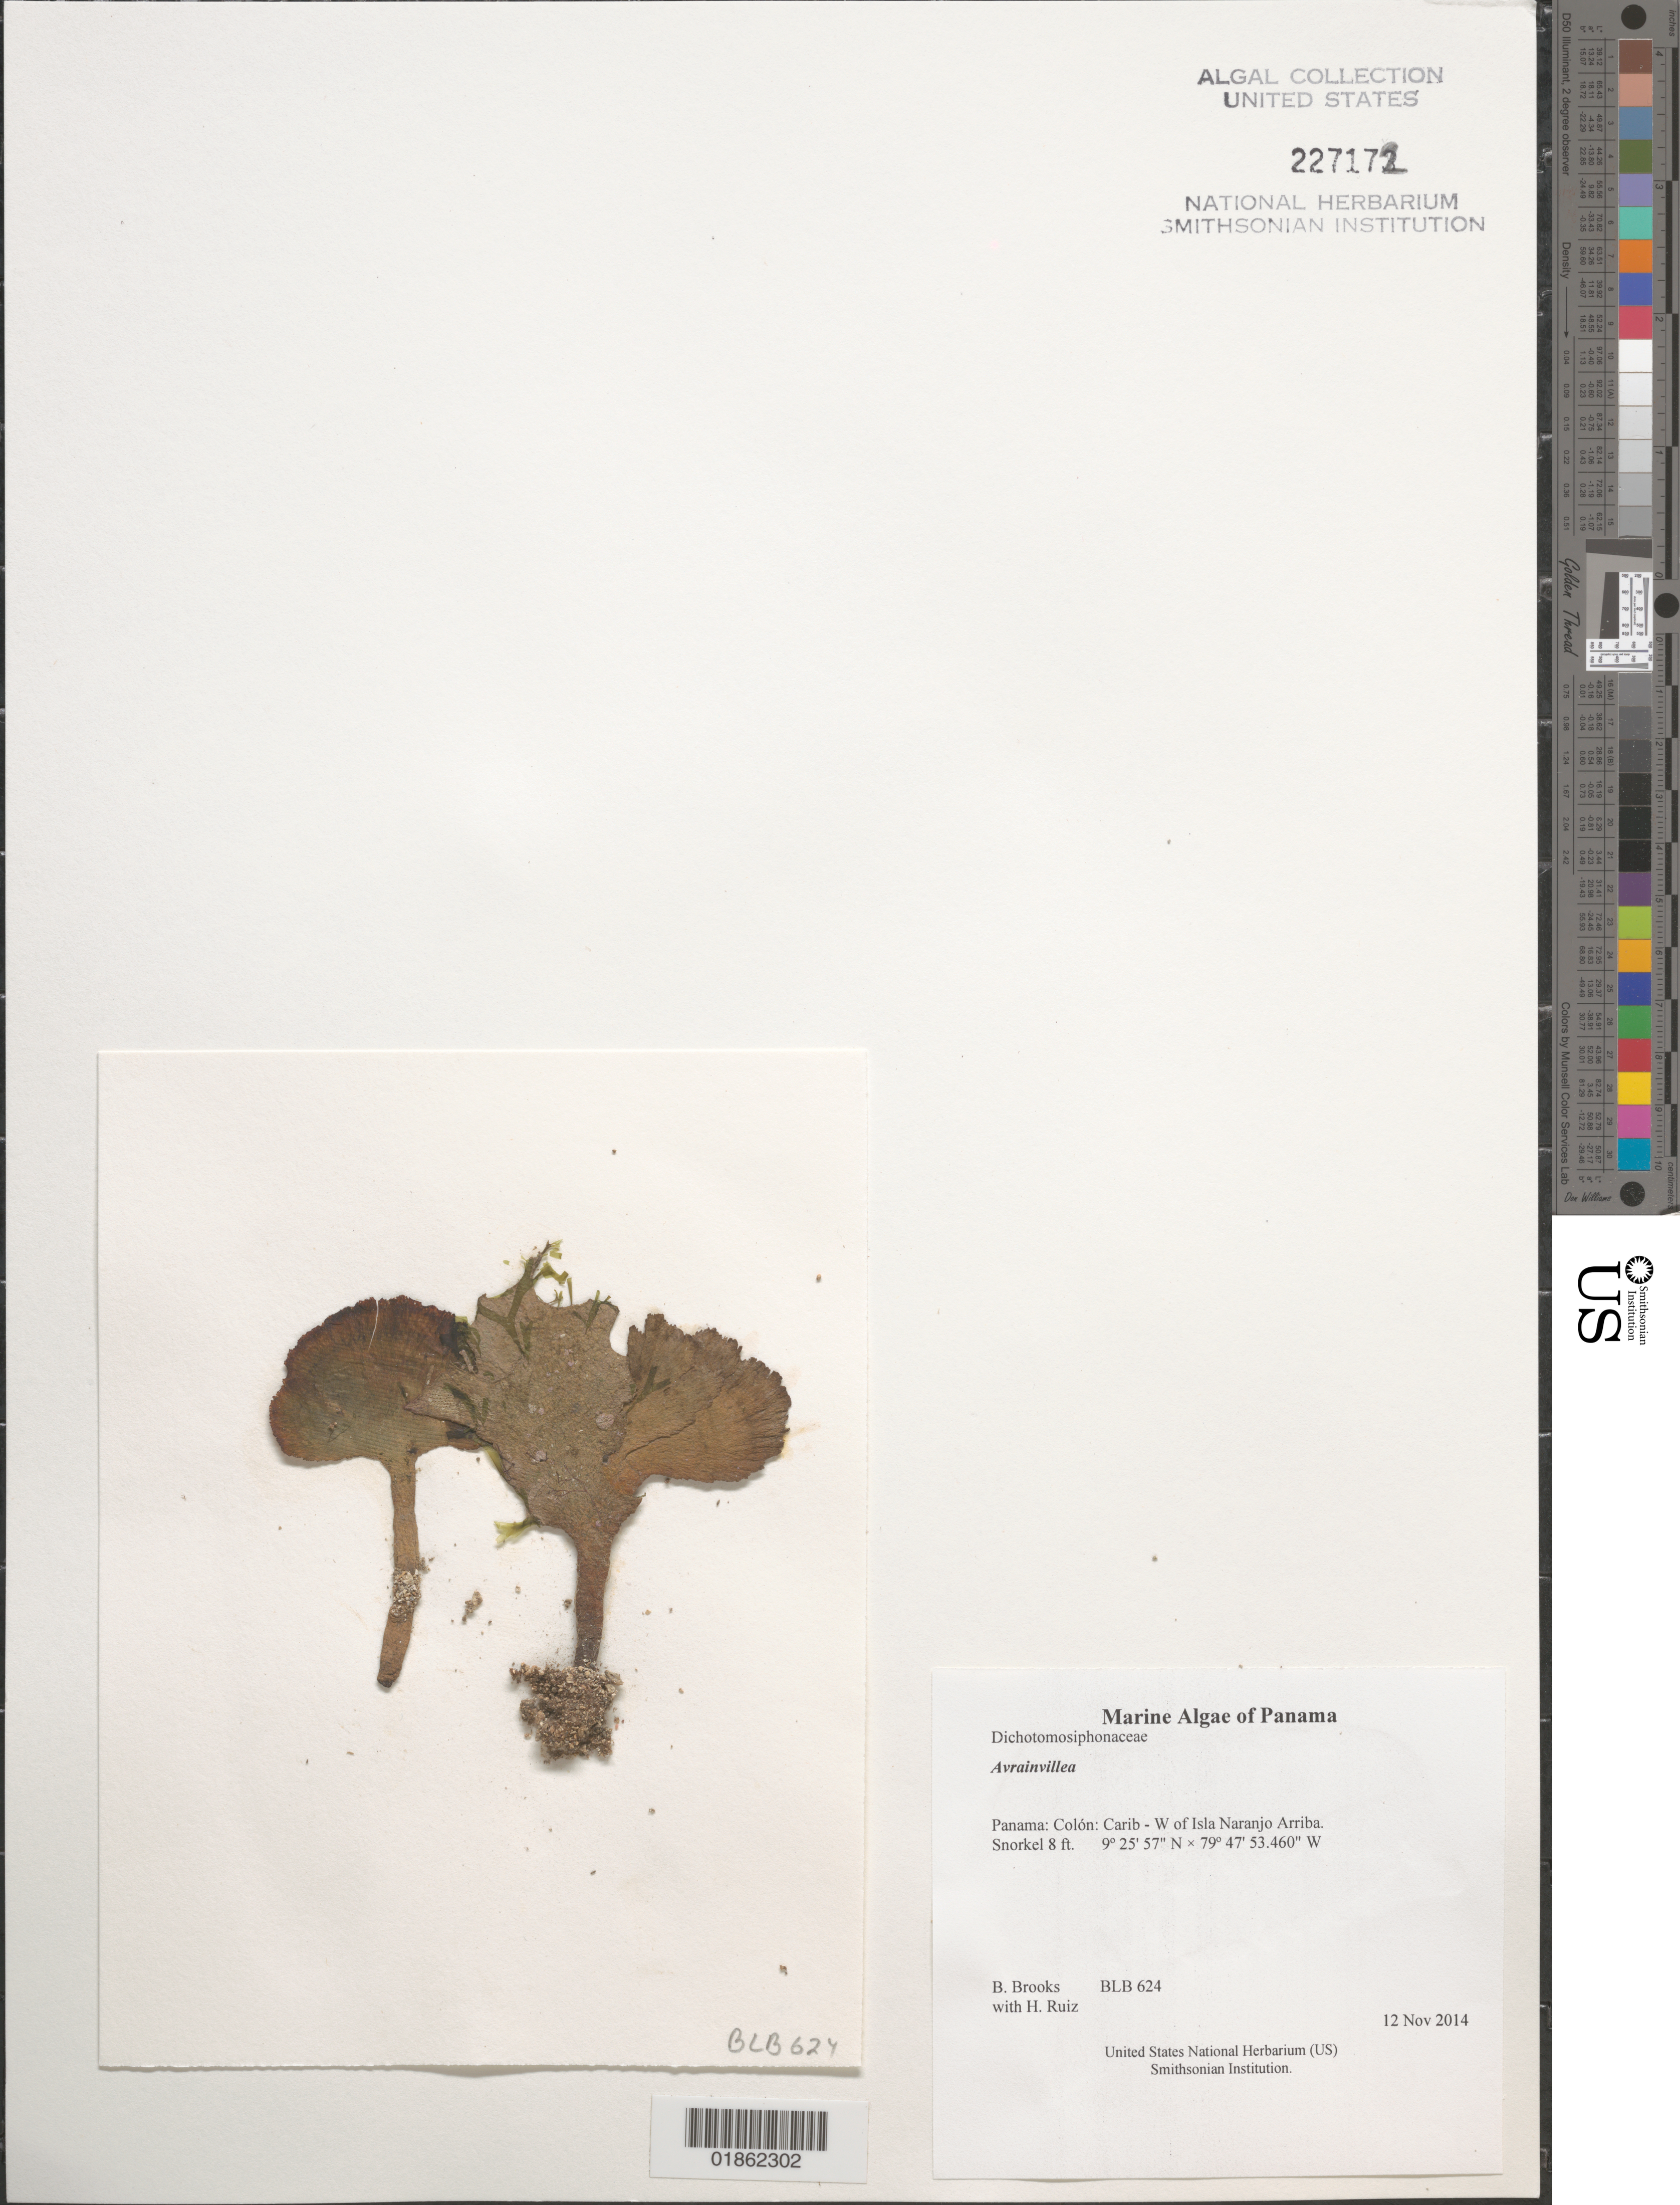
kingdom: Plantae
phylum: Chlorophyta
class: Ulvophyceae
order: Bryopsidales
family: Dichotomosiphonaceae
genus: Avrainvillea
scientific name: Avrainvillea sp.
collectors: B. Brooks & H. Ruiz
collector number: BLB 624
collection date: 2014-11-12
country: Panama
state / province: Colón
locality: Carib - W of Isla Naranjo Arriba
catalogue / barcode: US 227172